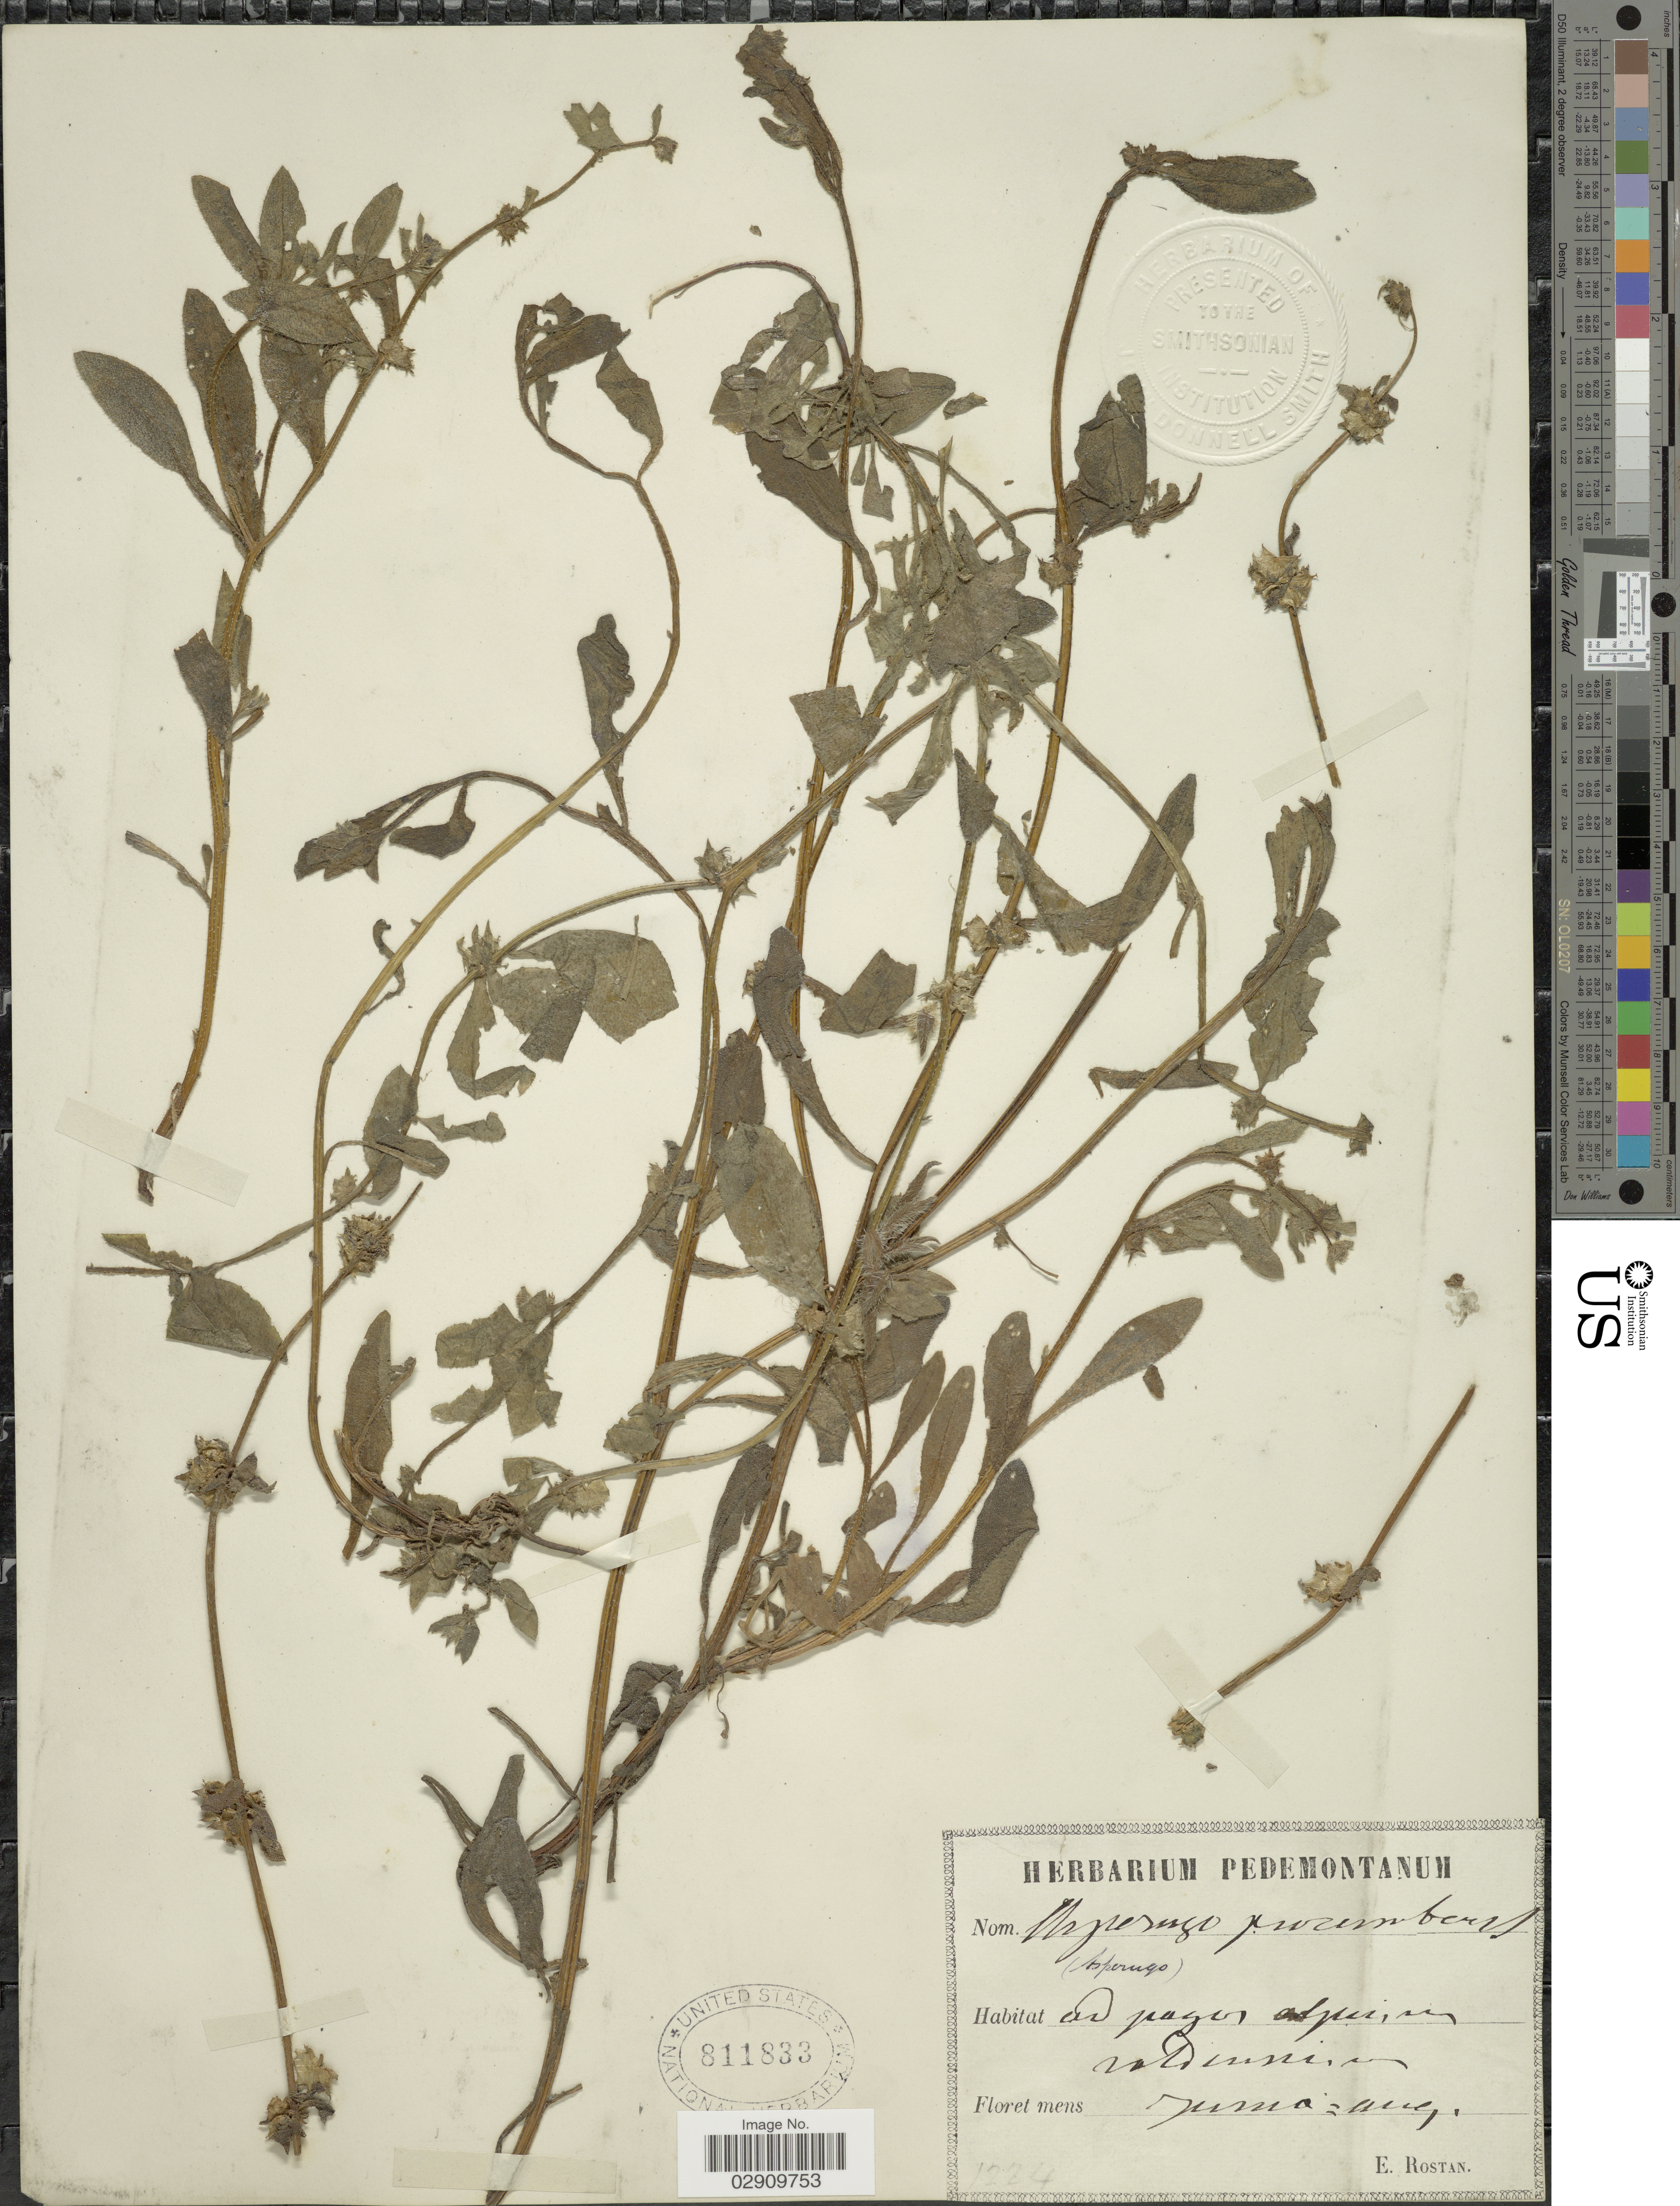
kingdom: Plantae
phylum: Tracheophyta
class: Magnoliopsida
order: Boraginales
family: Boraginaceae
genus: Asperugo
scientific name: Asperugo procumbens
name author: L.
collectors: E. Rostan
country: Italy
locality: Ad pagos alpinis [interpreted] valdinni [interpreted].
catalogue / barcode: US 8811833